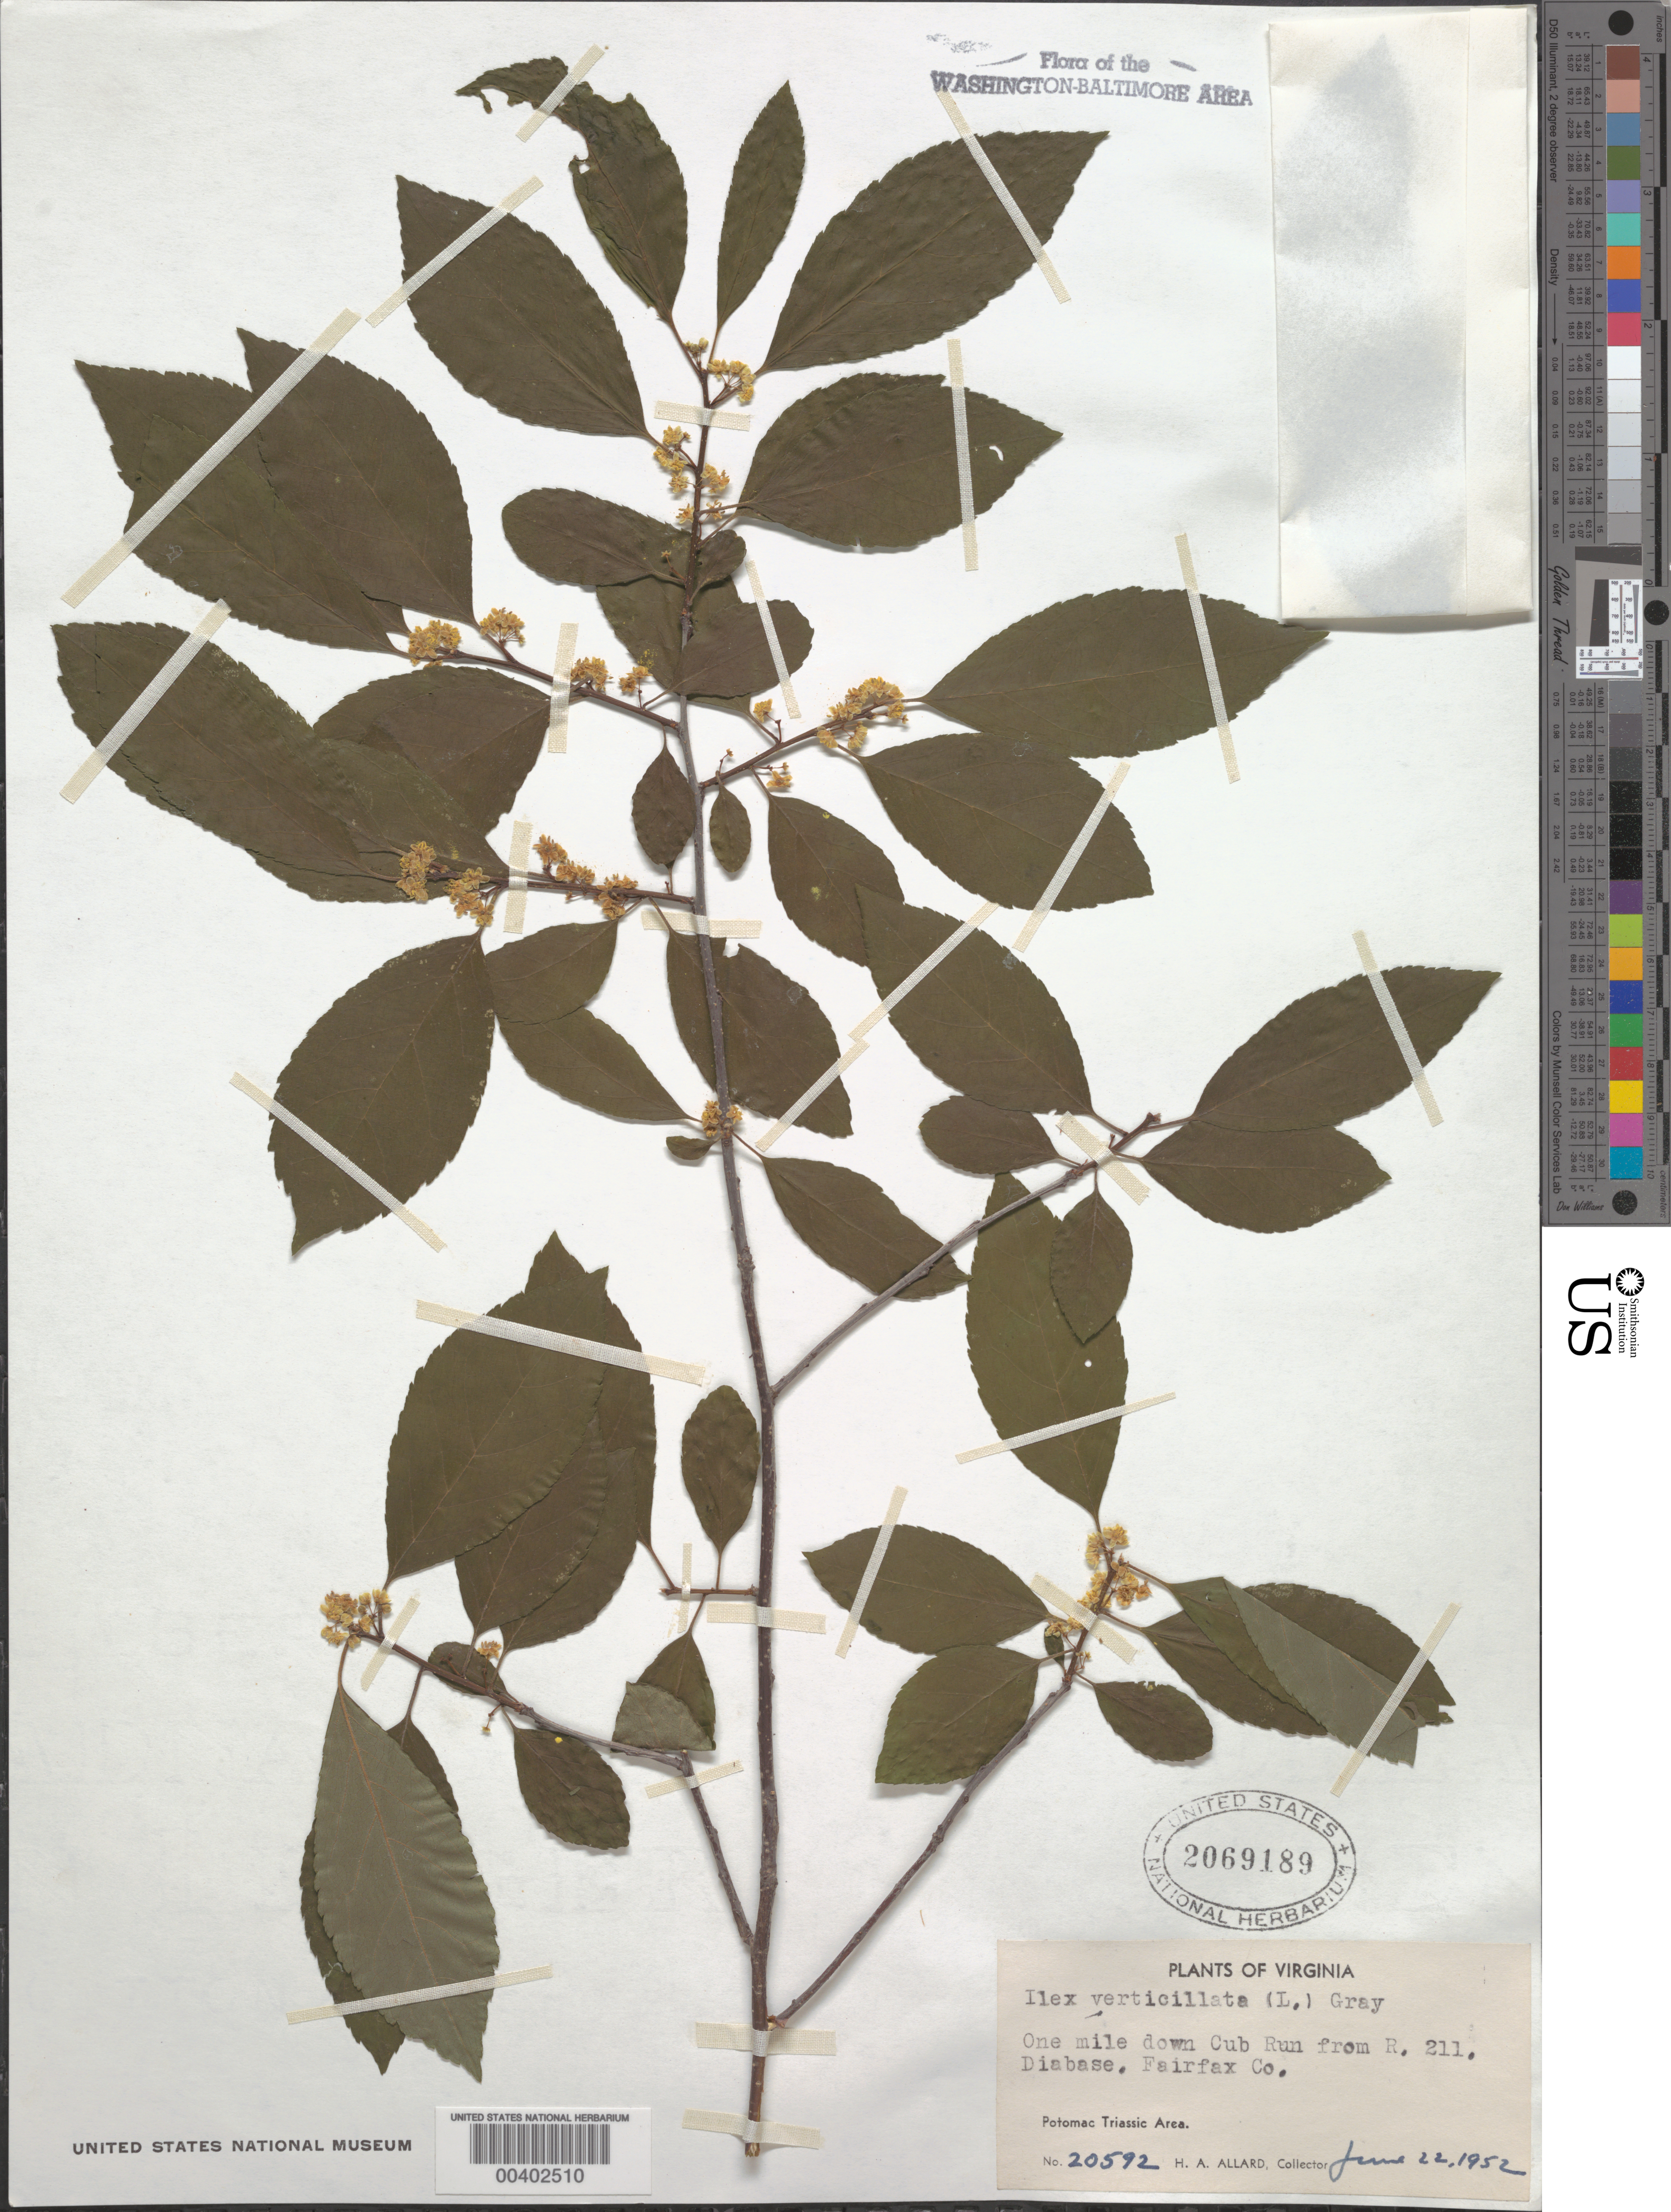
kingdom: Plantae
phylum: Tracheophyta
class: Magnoliopsida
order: Aquifoliales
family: Aquifoliaceae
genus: Ilex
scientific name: Ilex verticillata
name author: (L.) A. Gray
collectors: H. A. Allard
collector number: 20592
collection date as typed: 22 Jun 1952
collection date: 1952-06-22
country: United States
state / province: Virginia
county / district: Fairfax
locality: Down Cub Run from Route 211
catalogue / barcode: US 2069189